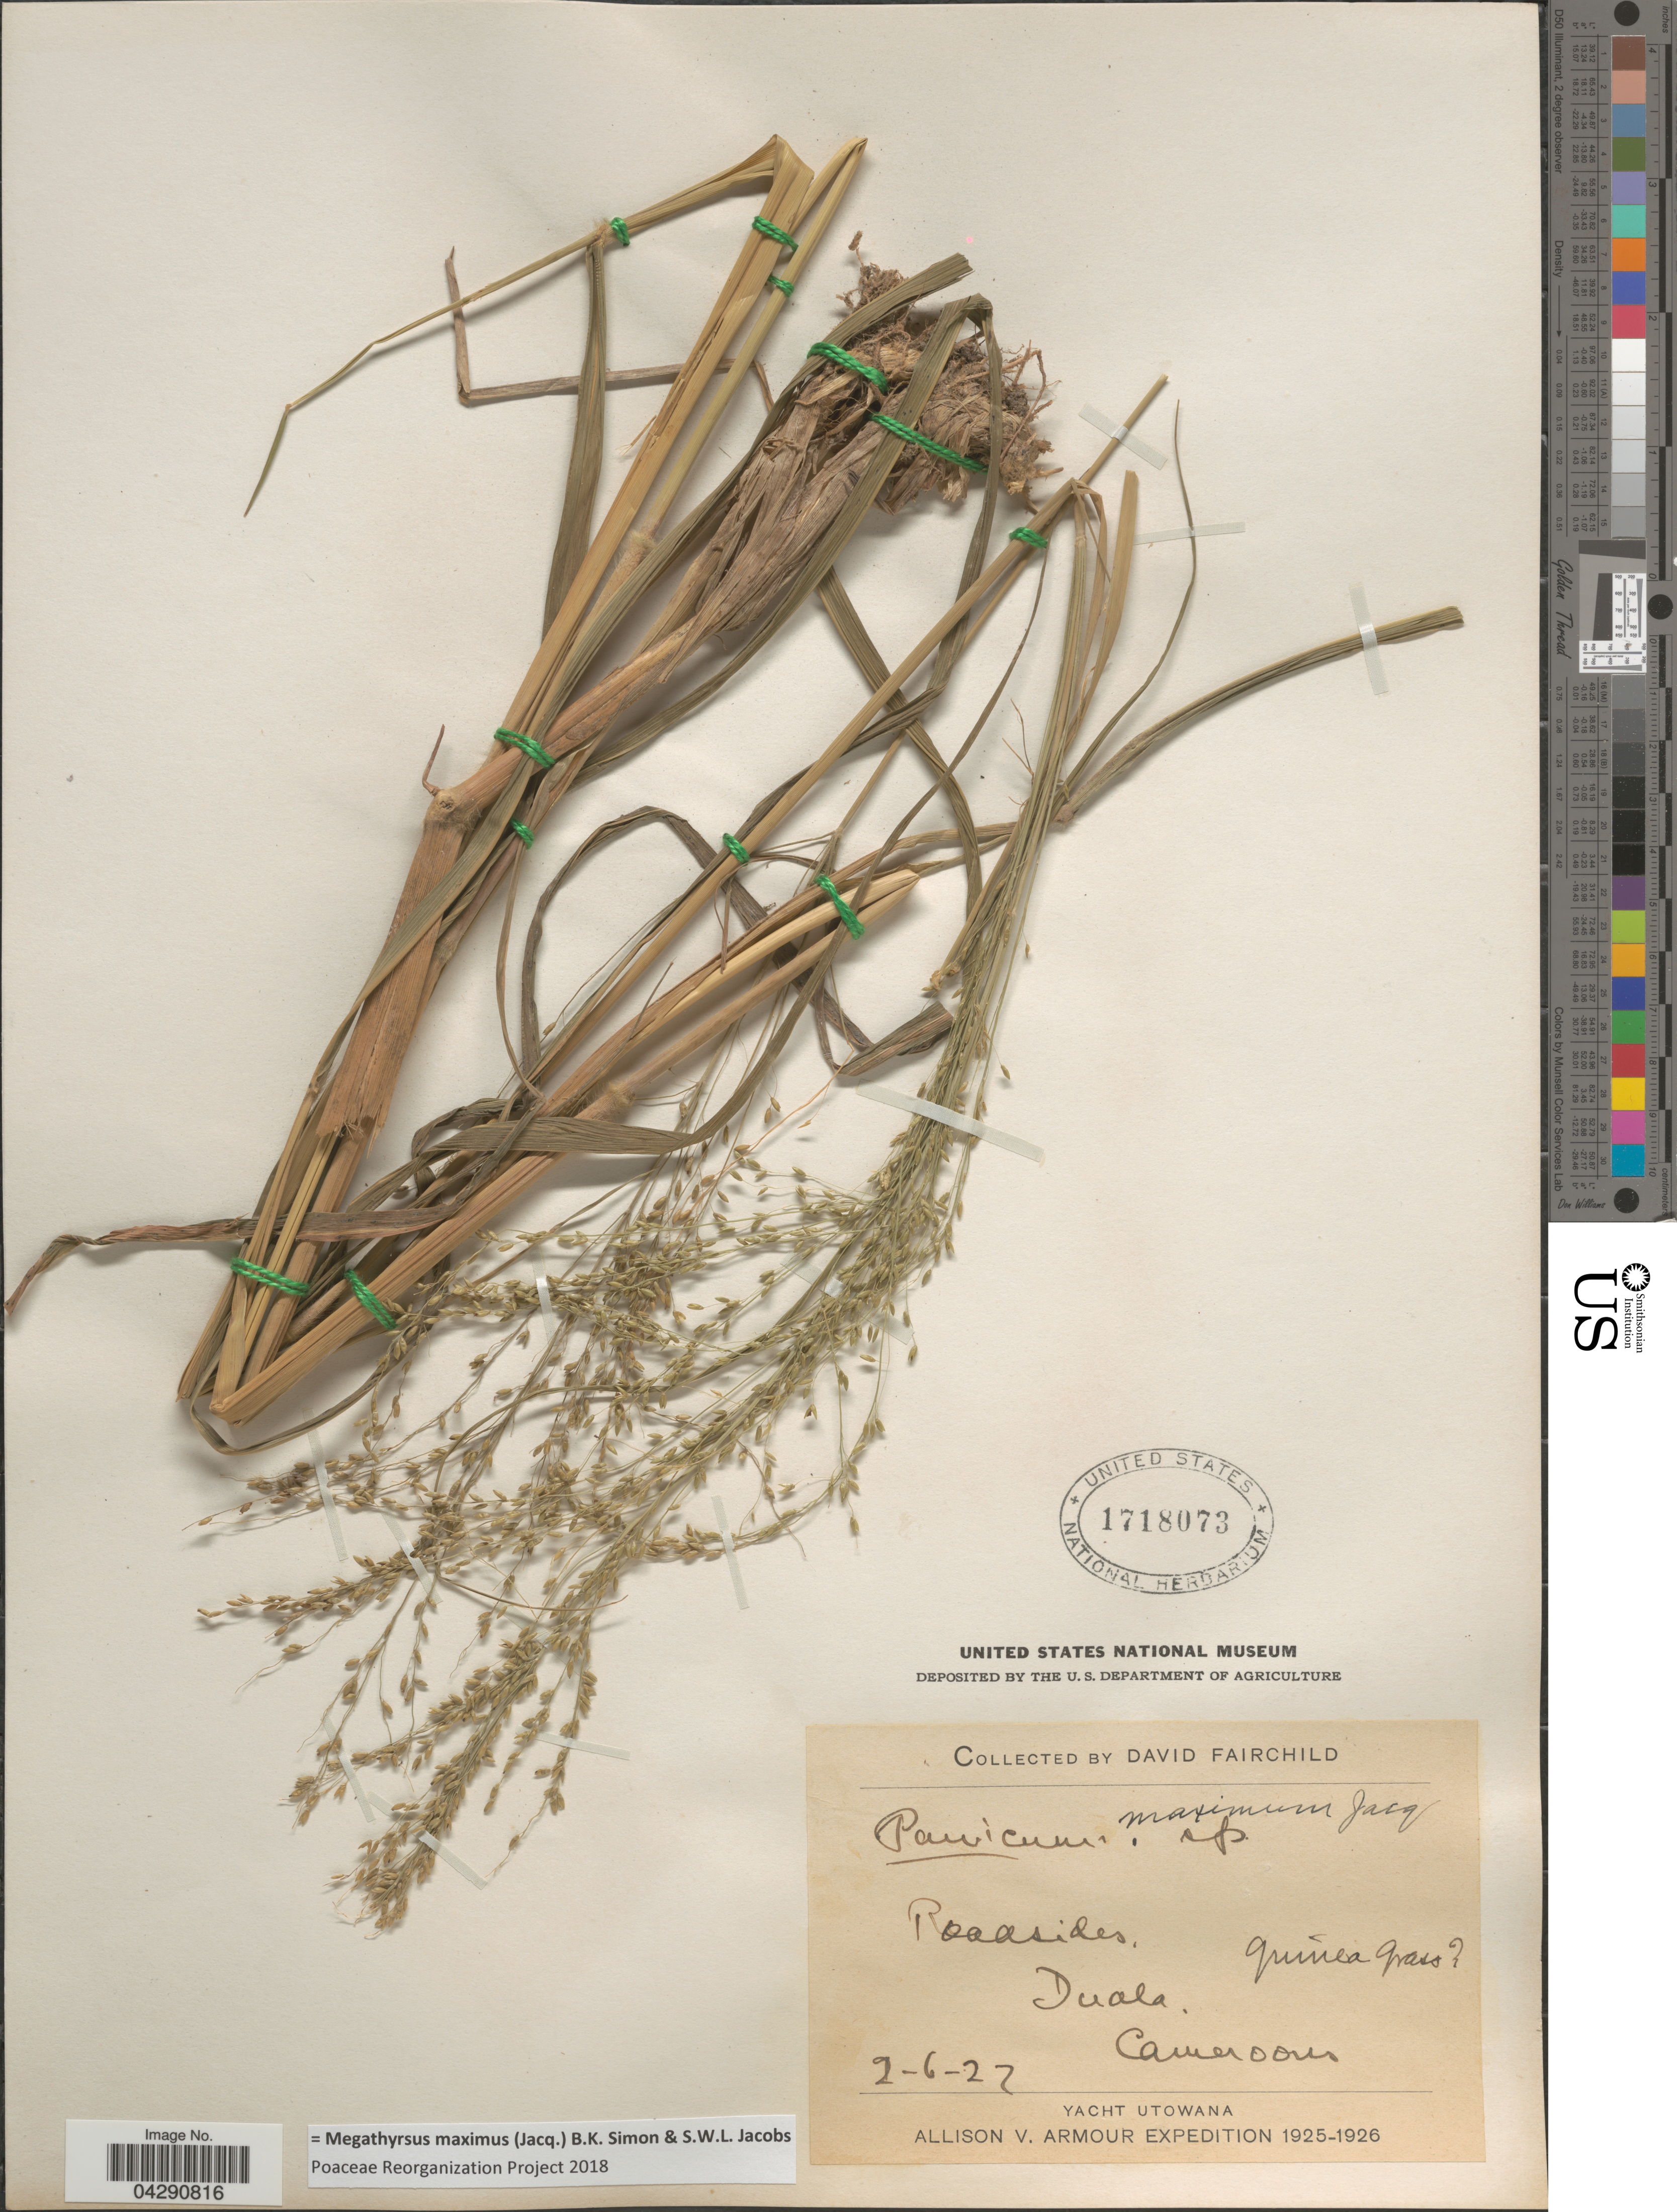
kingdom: Plantae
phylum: Tracheophyta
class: Liliopsida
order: Poales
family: Poaceae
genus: Megathyrsus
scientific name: Megathyrsus maximus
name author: (Jacq.) B.K. Simon & S.W.L. Jacobs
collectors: D. Fairchild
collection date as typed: Transcribed d/m/y: 2/6/27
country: Cameroon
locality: Duala. Allison V. Armour Expedition 1925-1926.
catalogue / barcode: US 1718076